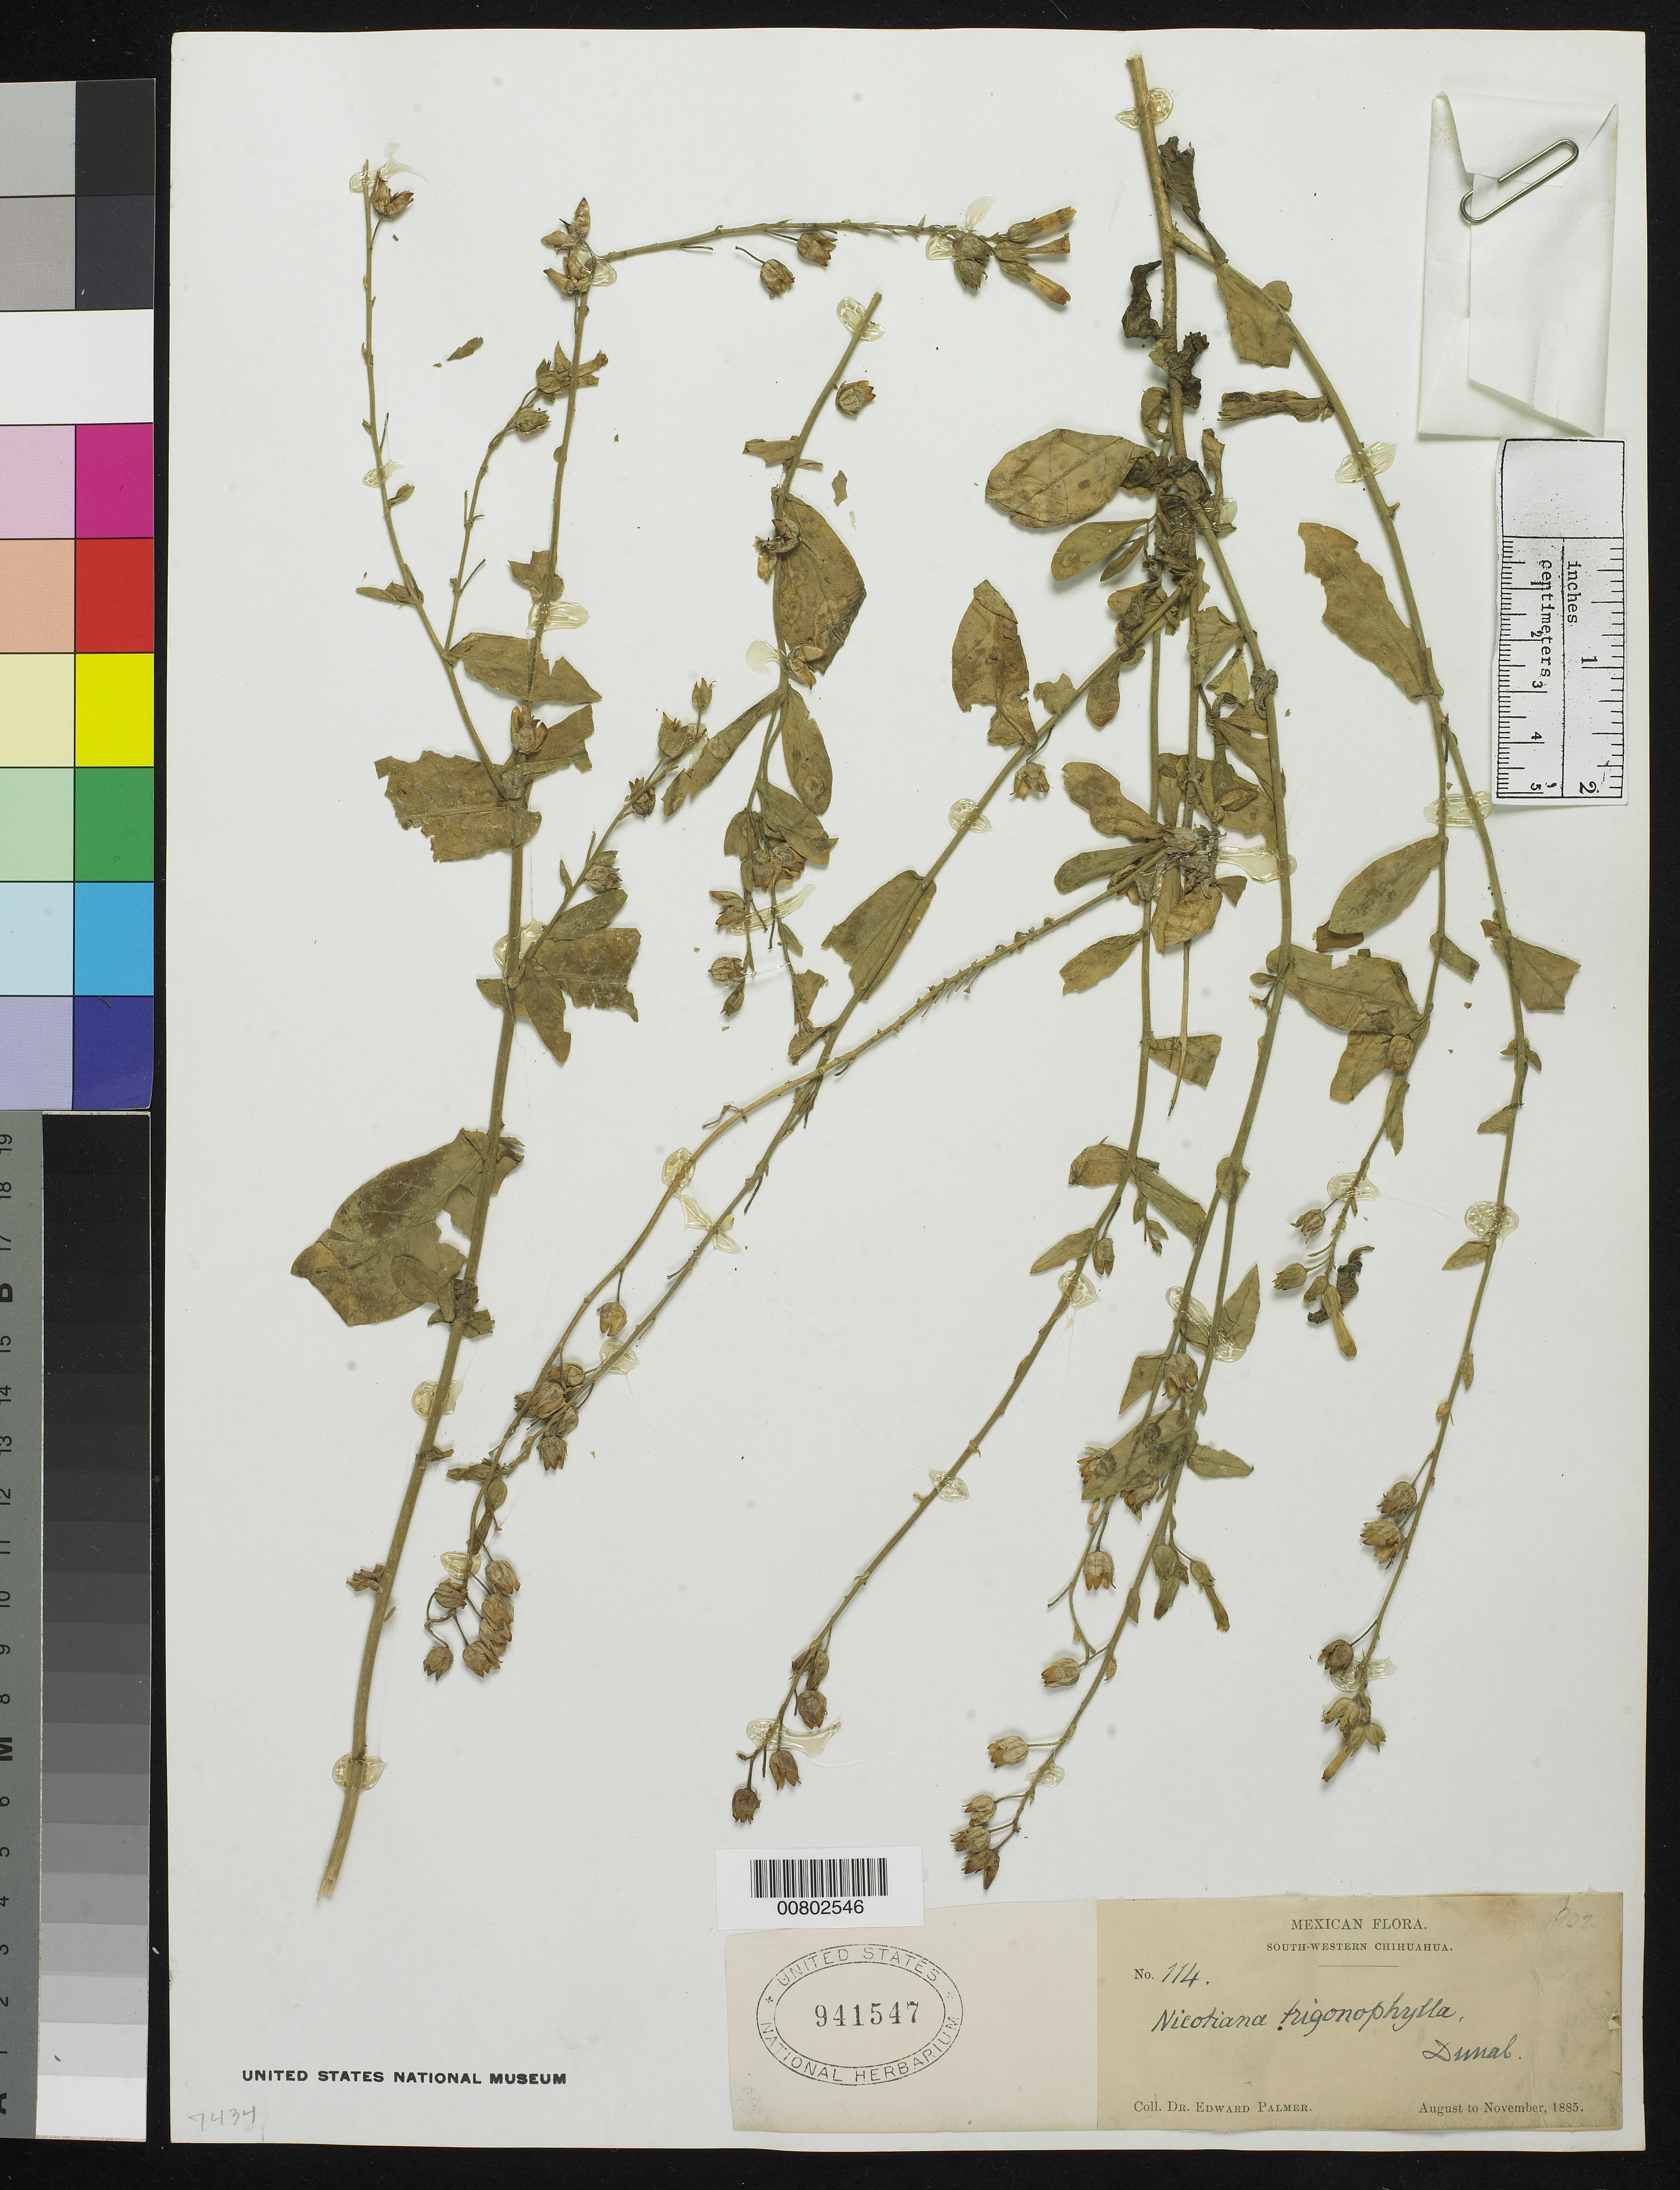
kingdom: Plantae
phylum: Tracheophyta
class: Magnoliopsida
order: Solanales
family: Solanaceae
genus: Nicotiana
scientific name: Nicotiana trigonophylla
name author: Dunal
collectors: E. Palmer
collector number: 114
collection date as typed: Aug 1885 to -- Nov 1885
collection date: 1885-08/1885-11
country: Mexico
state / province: Chihuahua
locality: SW Chihuahua.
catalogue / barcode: US 941547